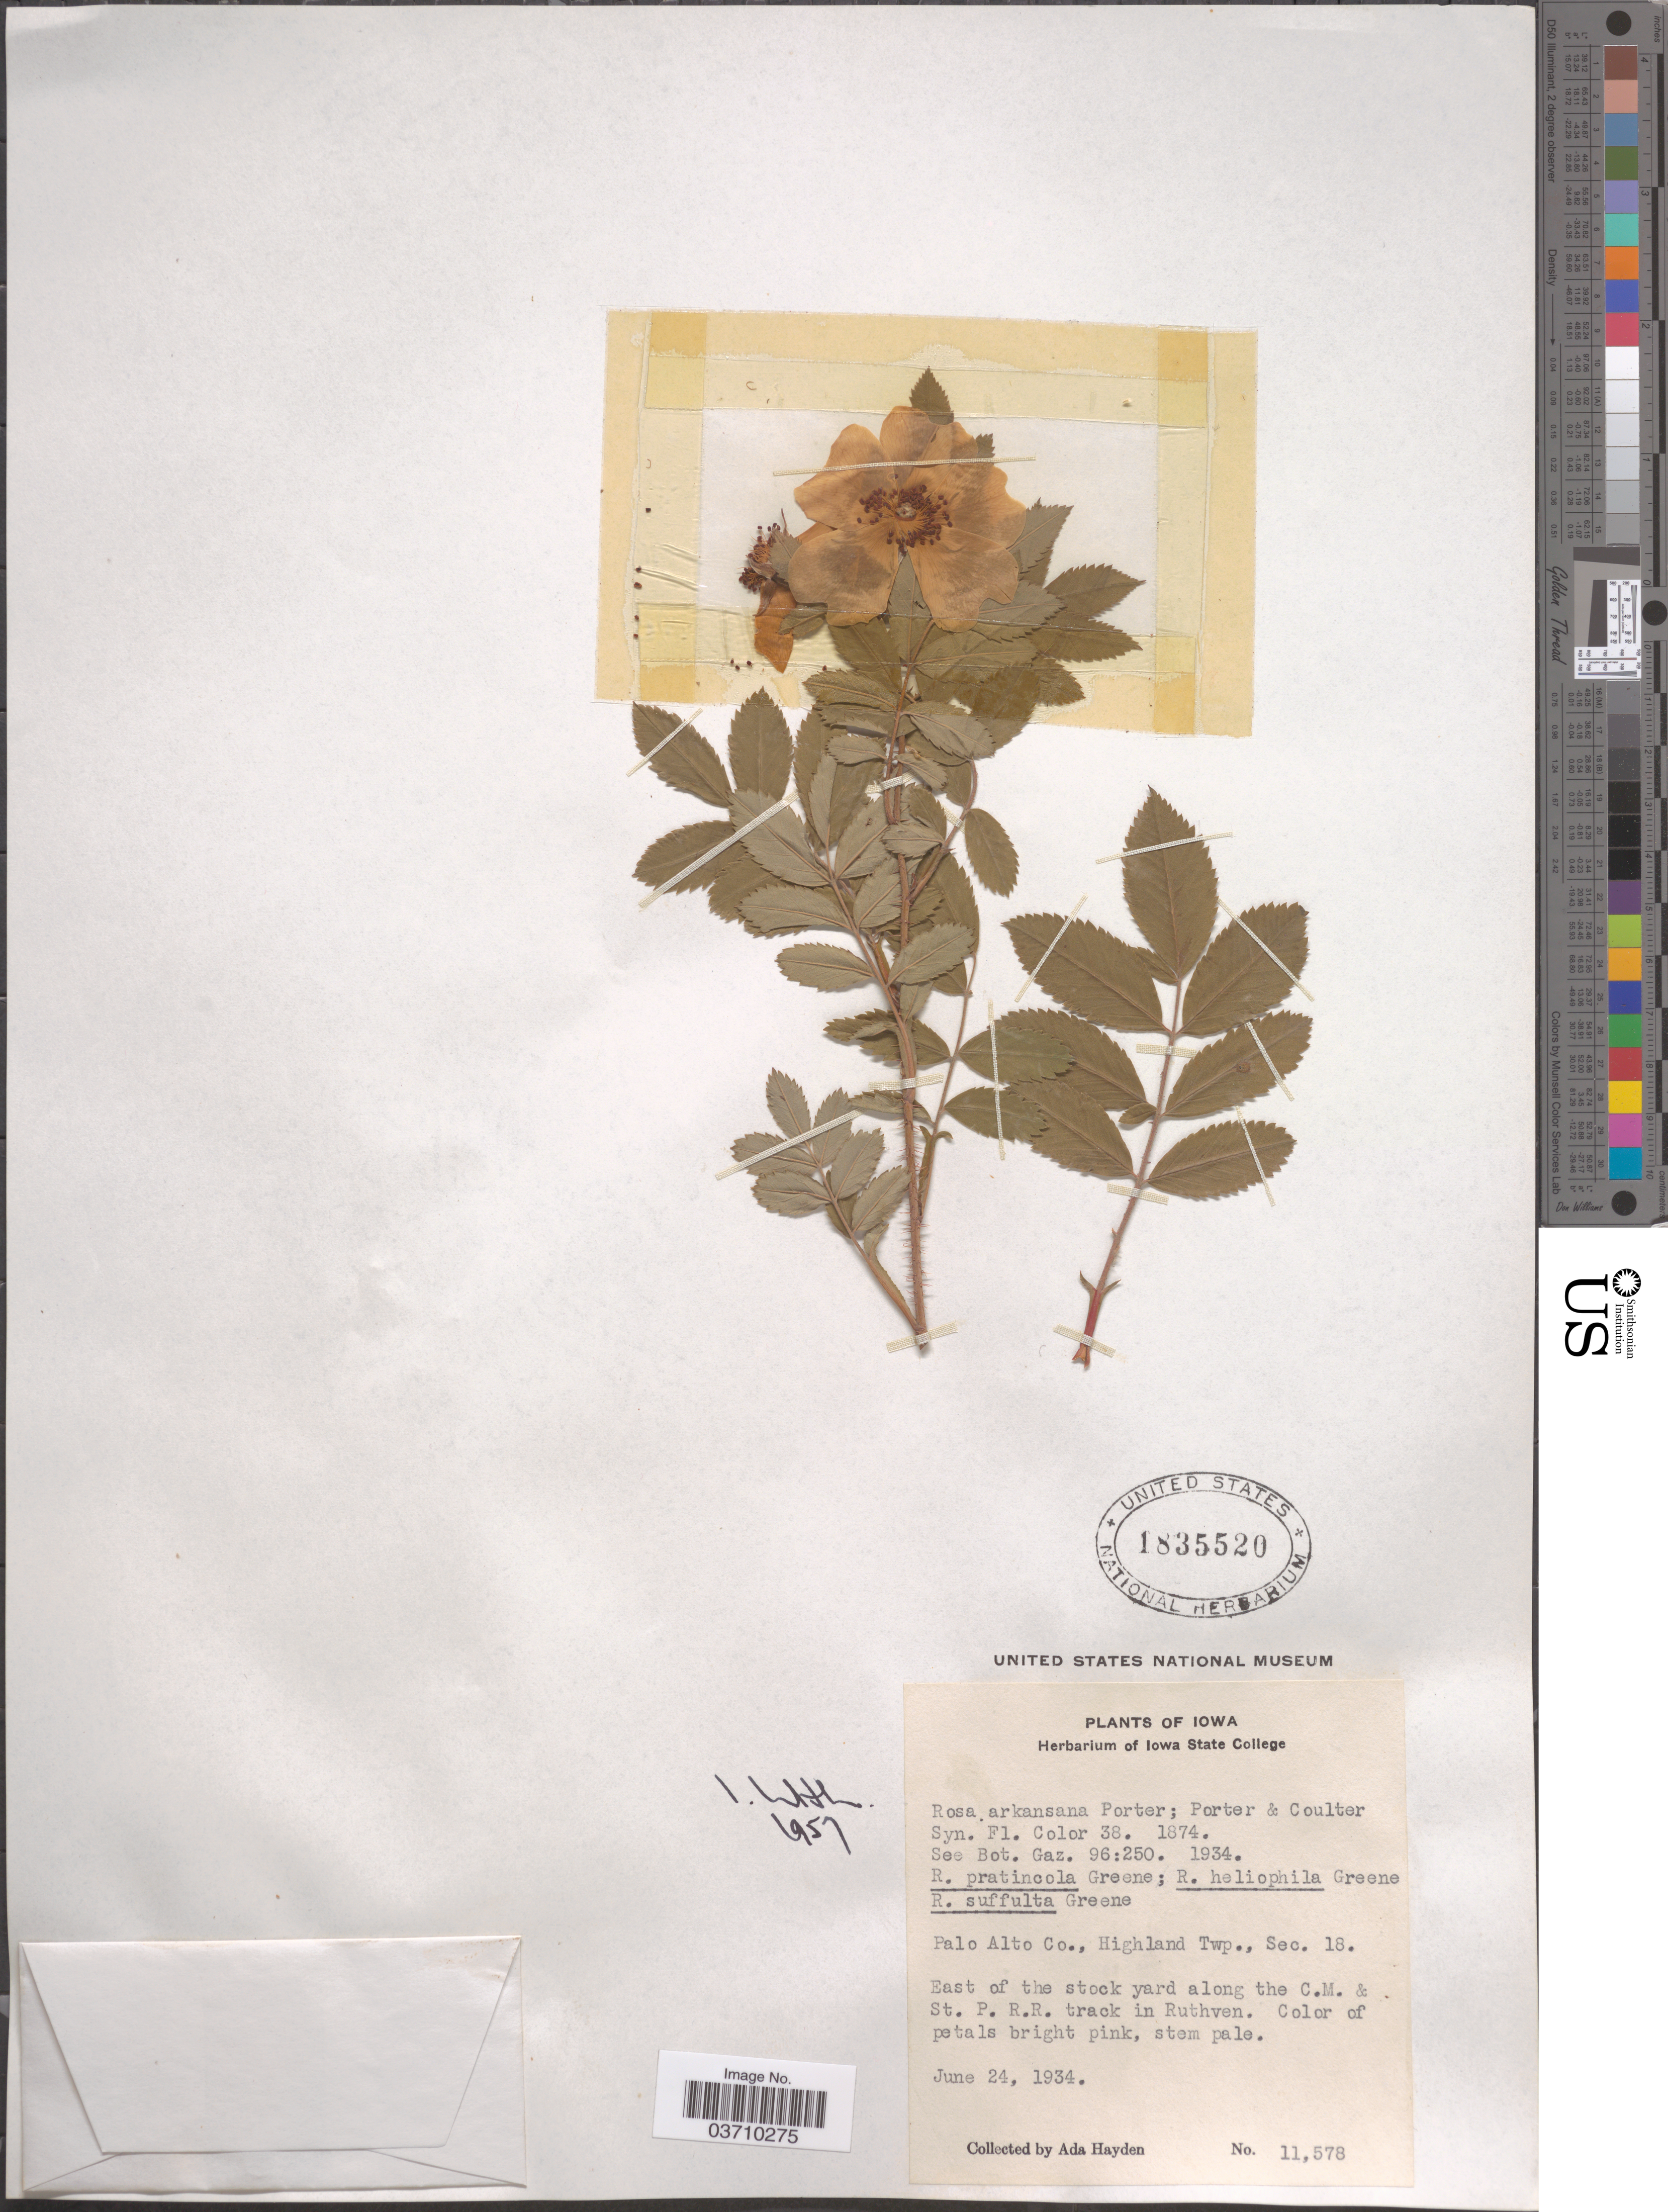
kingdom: Plantae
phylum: Tracheophyta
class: Magnoliopsida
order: Rosales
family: Rosaceae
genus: Rosa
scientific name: Rosa arkansana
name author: Porter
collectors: Ada Hayden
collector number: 11578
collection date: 1934-06-24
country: United States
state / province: Iowa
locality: Palo Alto Co., Highland Twp., Sec. 18. East of the stock yard along the C. M. & St. P. R. R. track in Ruthven.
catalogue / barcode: US 1835520